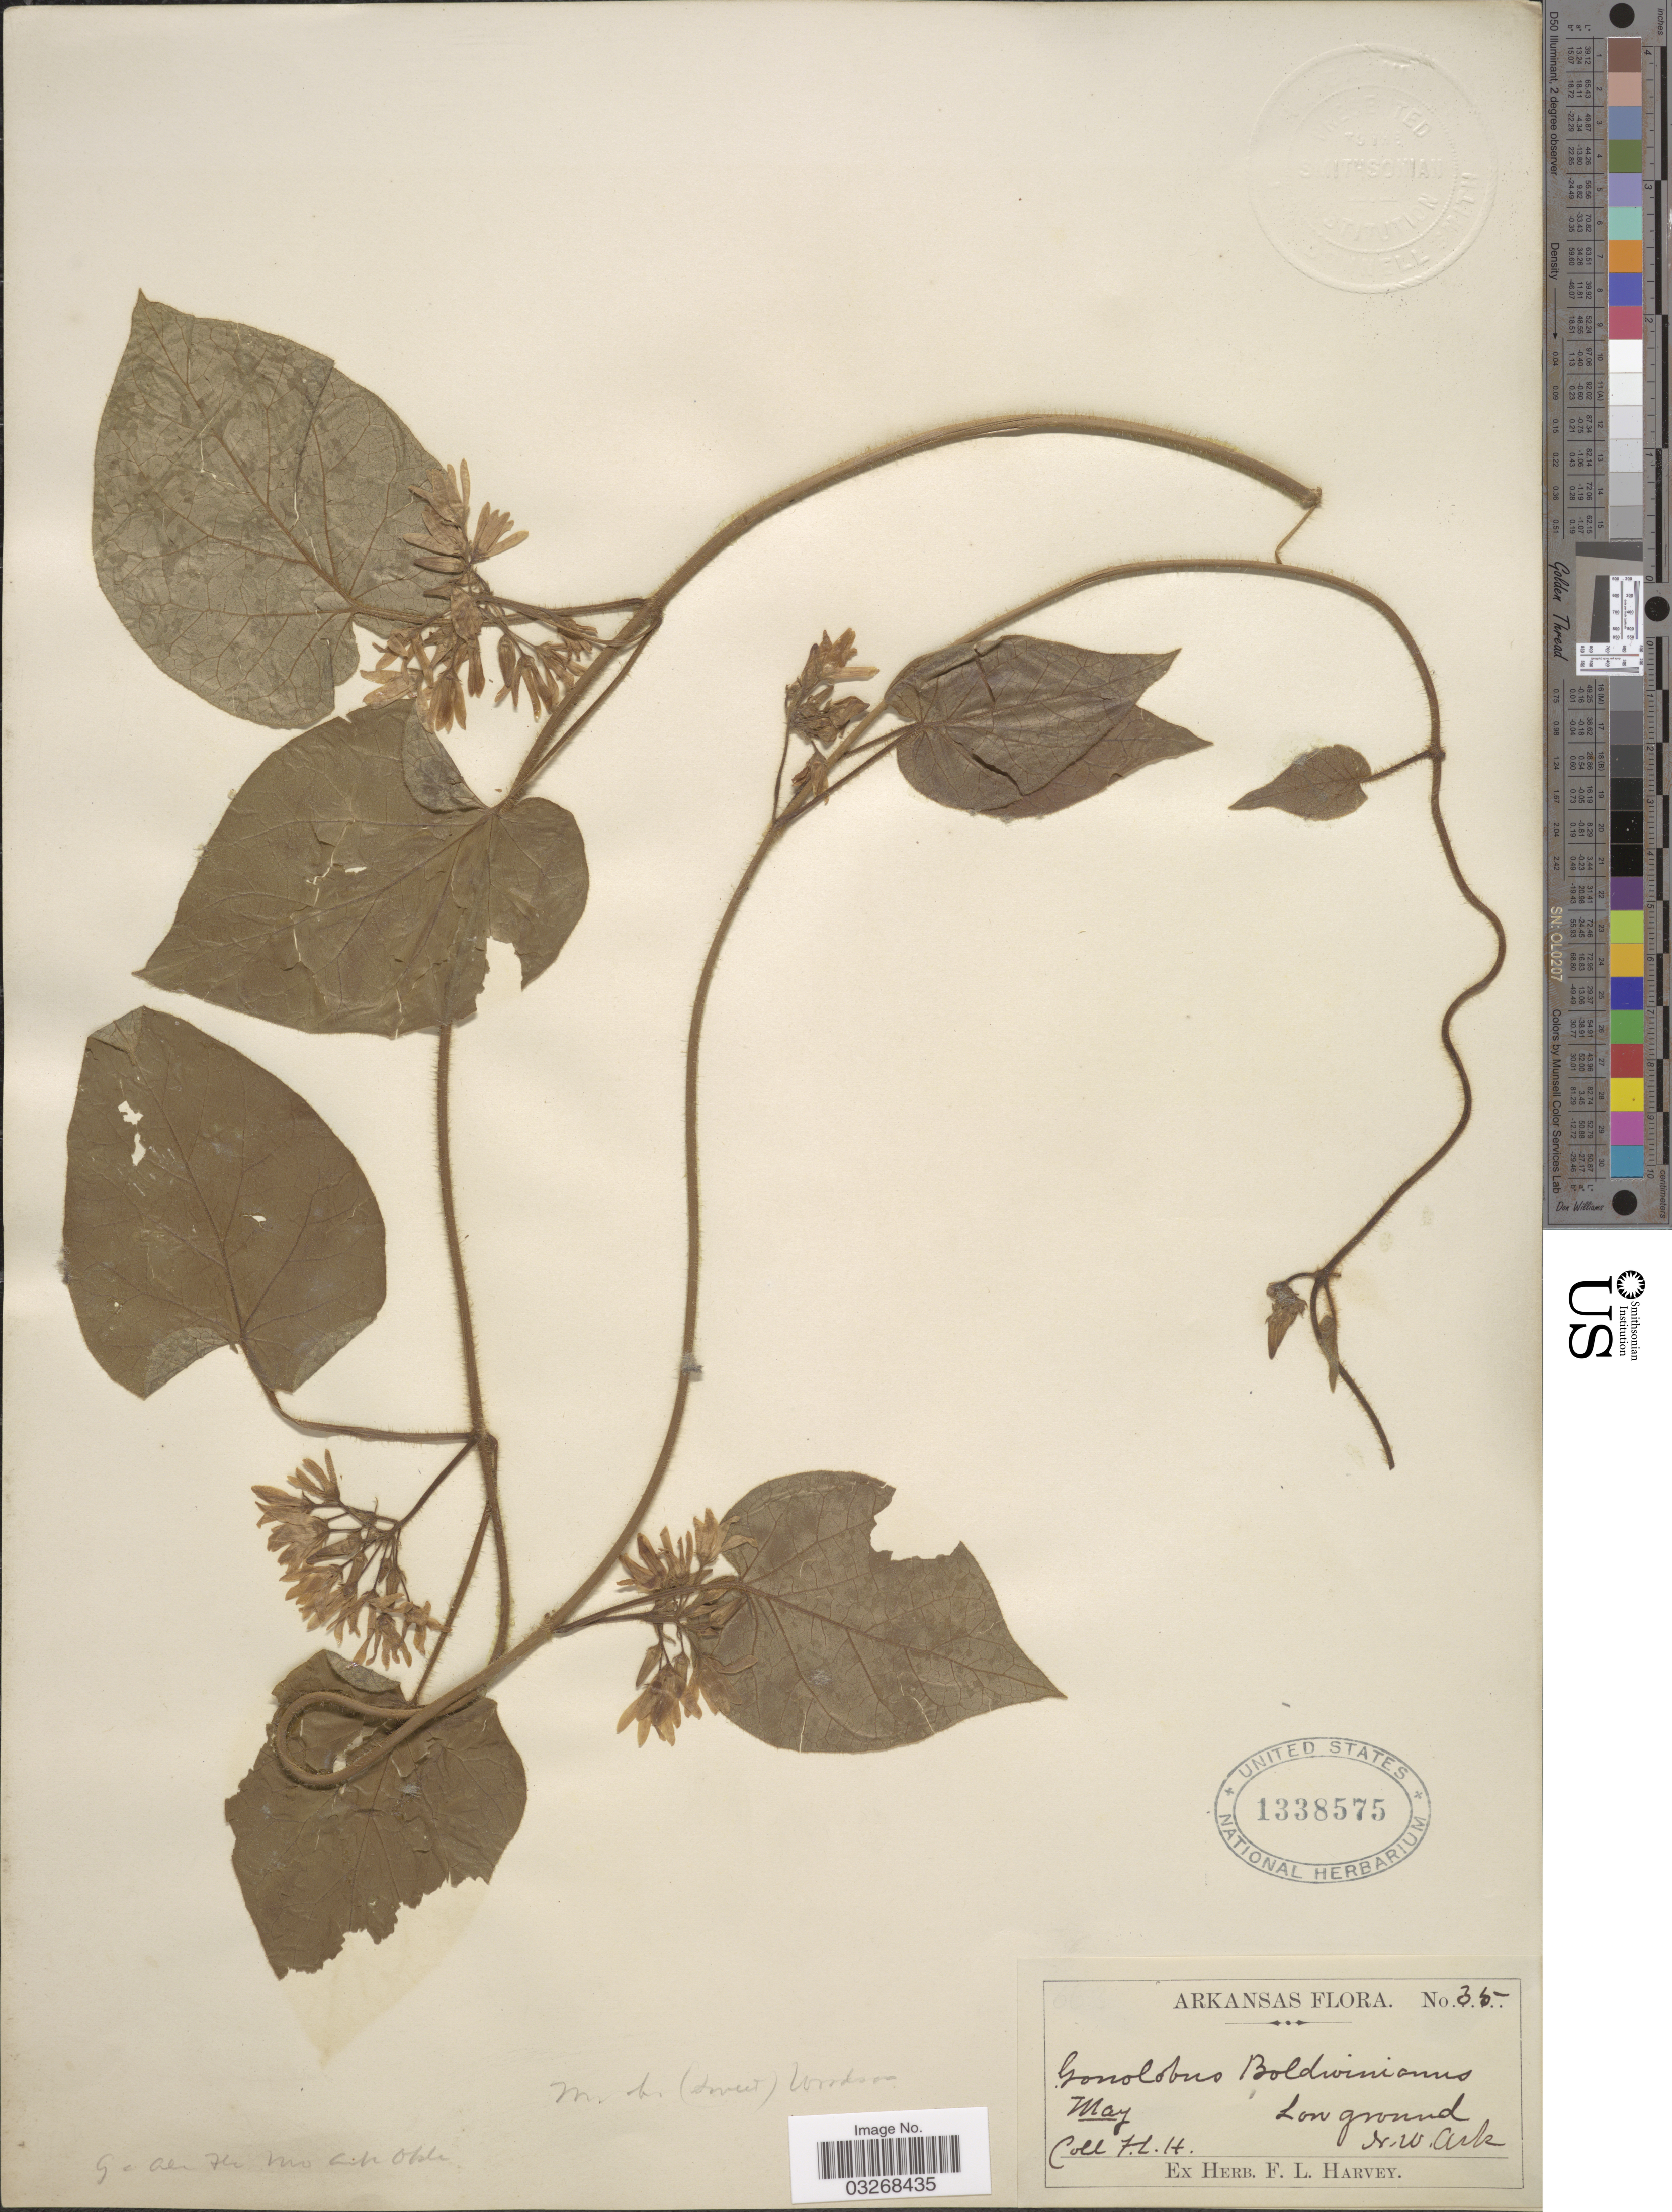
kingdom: Plantae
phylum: Tracheophyta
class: Magnoliopsida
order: Gentianales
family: Apocynaceae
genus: Matelea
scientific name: Matelea baldwyniana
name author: (Sweet) Woodson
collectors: F. L. Harvey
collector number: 35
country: United States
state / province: Arkansas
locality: N. W. Ark.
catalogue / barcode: US 1338575